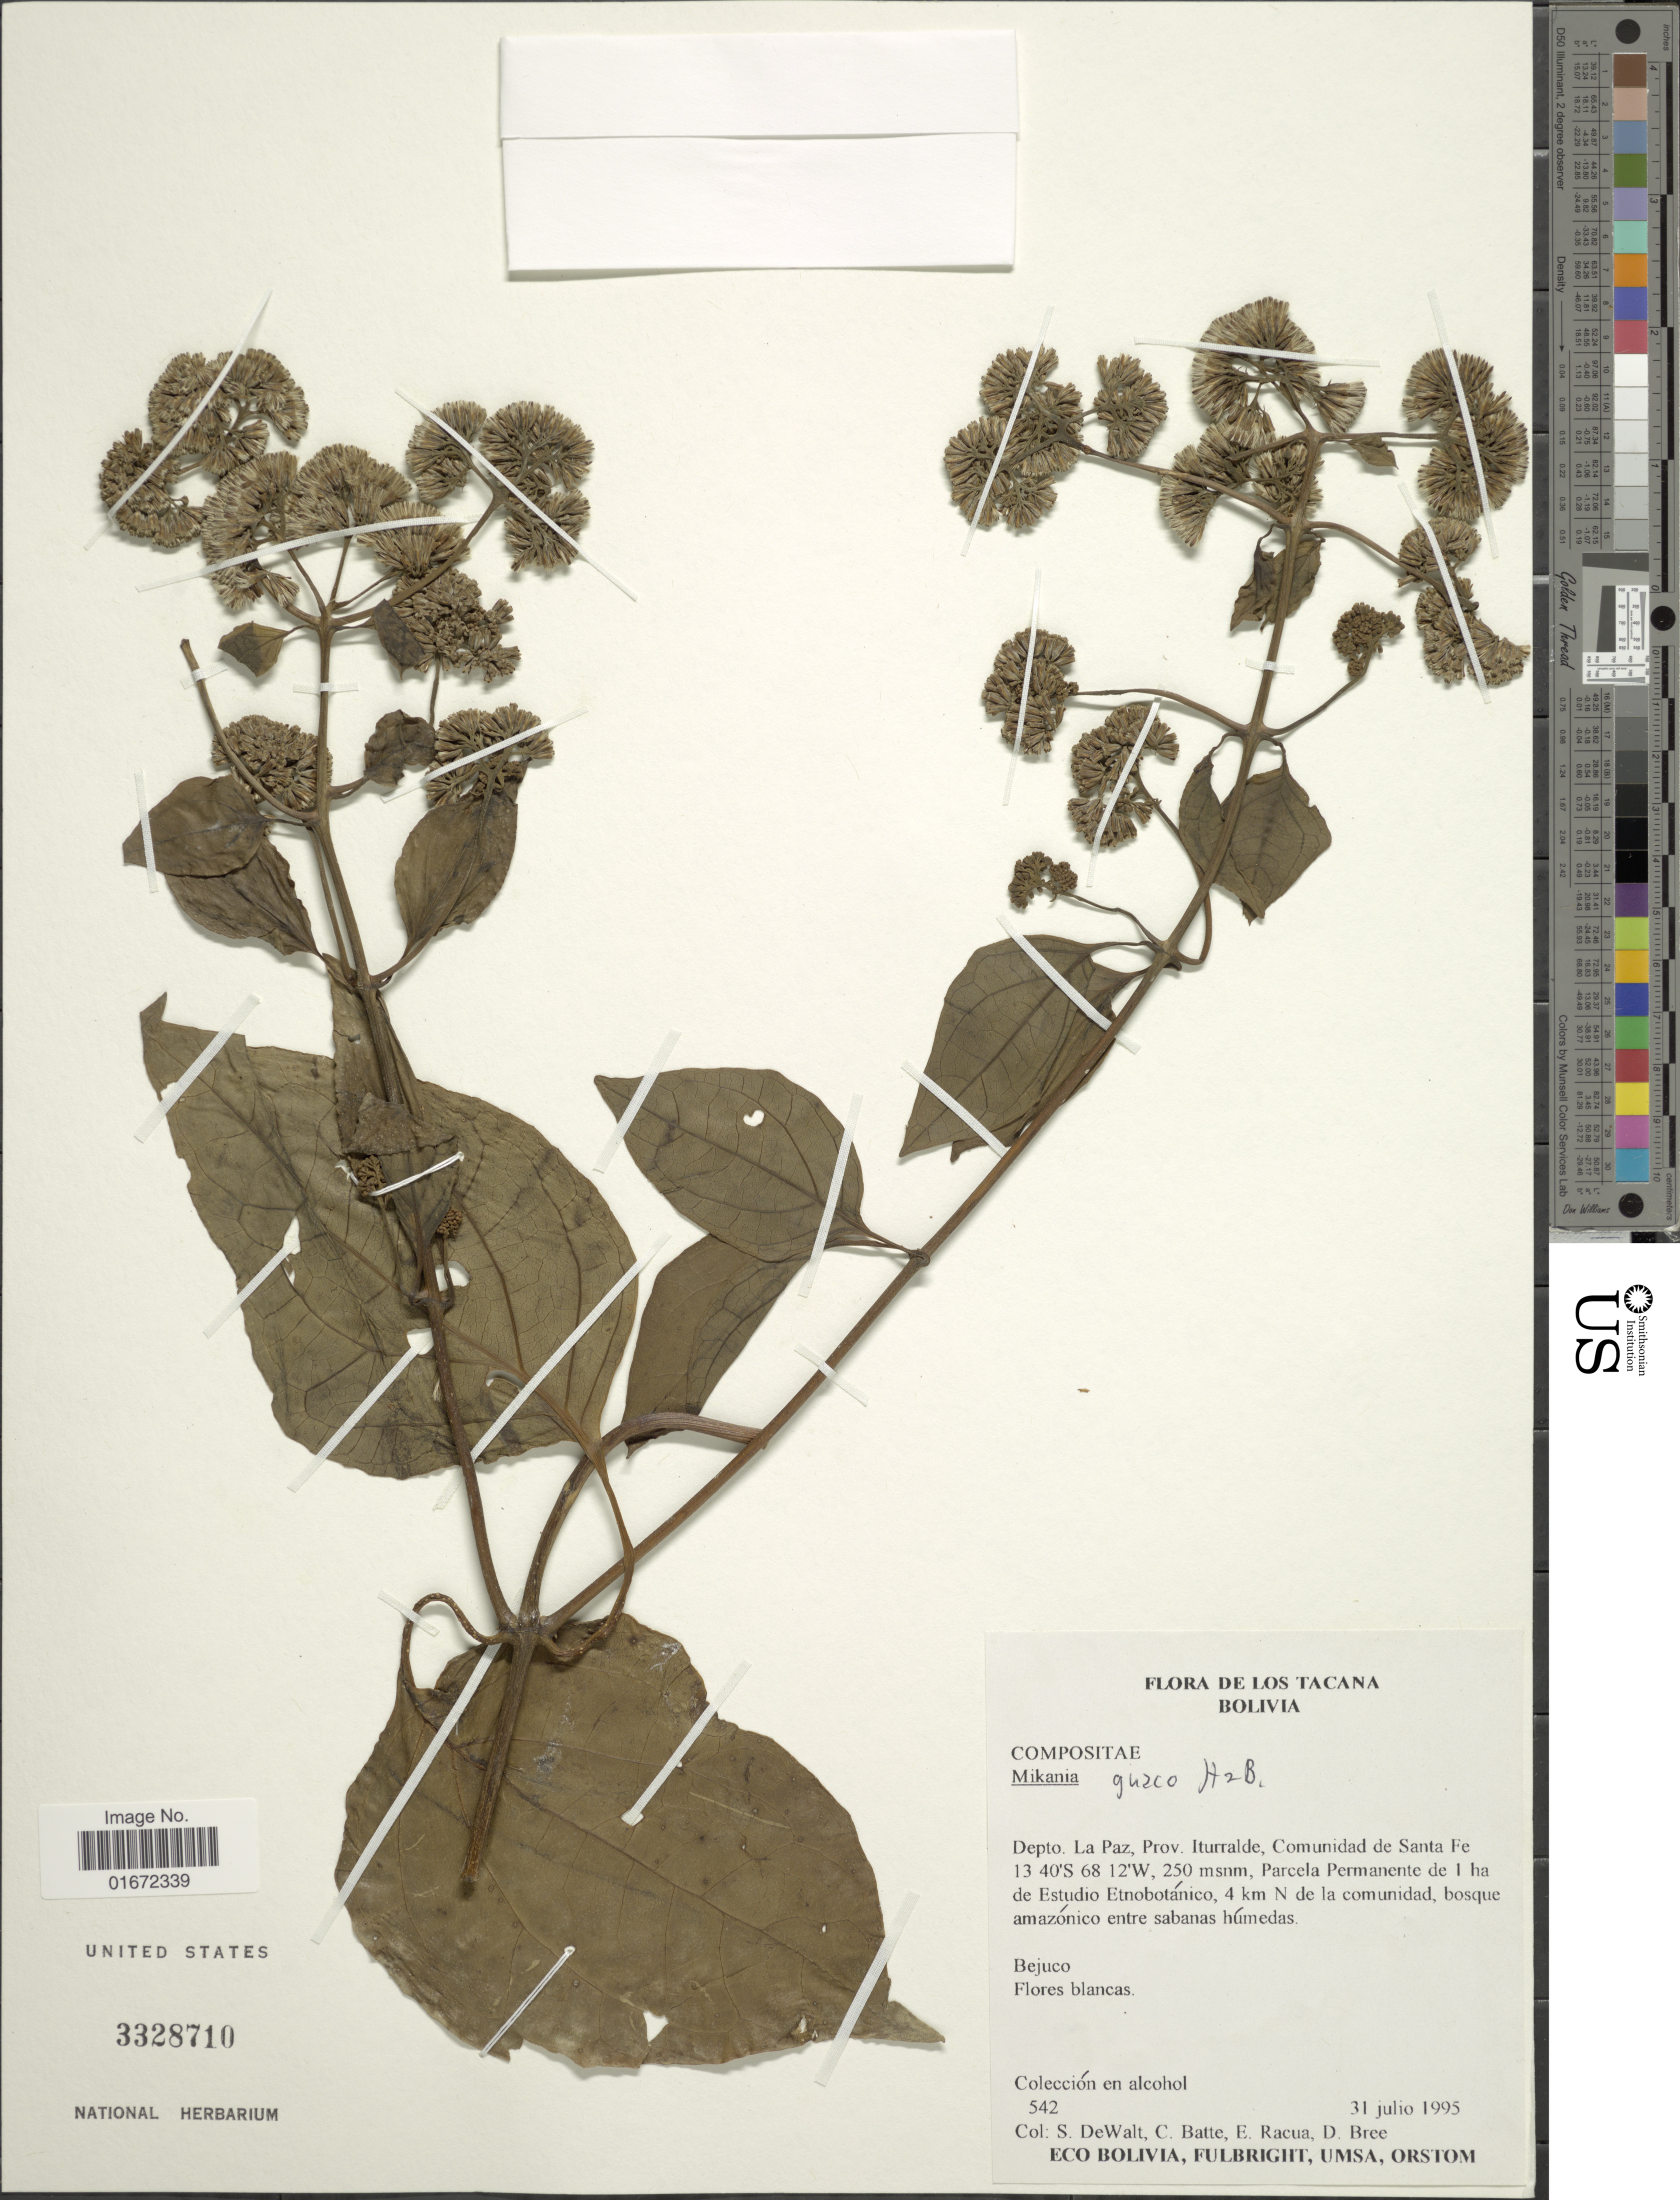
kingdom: Plantae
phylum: Tracheophyta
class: Magnoliopsida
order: Asterales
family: Asteraceae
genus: Mikania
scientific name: Mikania guaco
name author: Humb. & Bonpl.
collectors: S. DeWalt, C. Batte, E. Racua & D. Bree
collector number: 542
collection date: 1995-07-31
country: Bolivia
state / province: La Paz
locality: Depto. La Paz, Prov. Iturralde, Comunidad de Santa Fe. Parcela Permanente de 1 ha de Estudio Etnobotánico, 4 km N de la comunidad, bosque amazónico entre sabanas húmedas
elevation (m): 250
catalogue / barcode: US 3328710